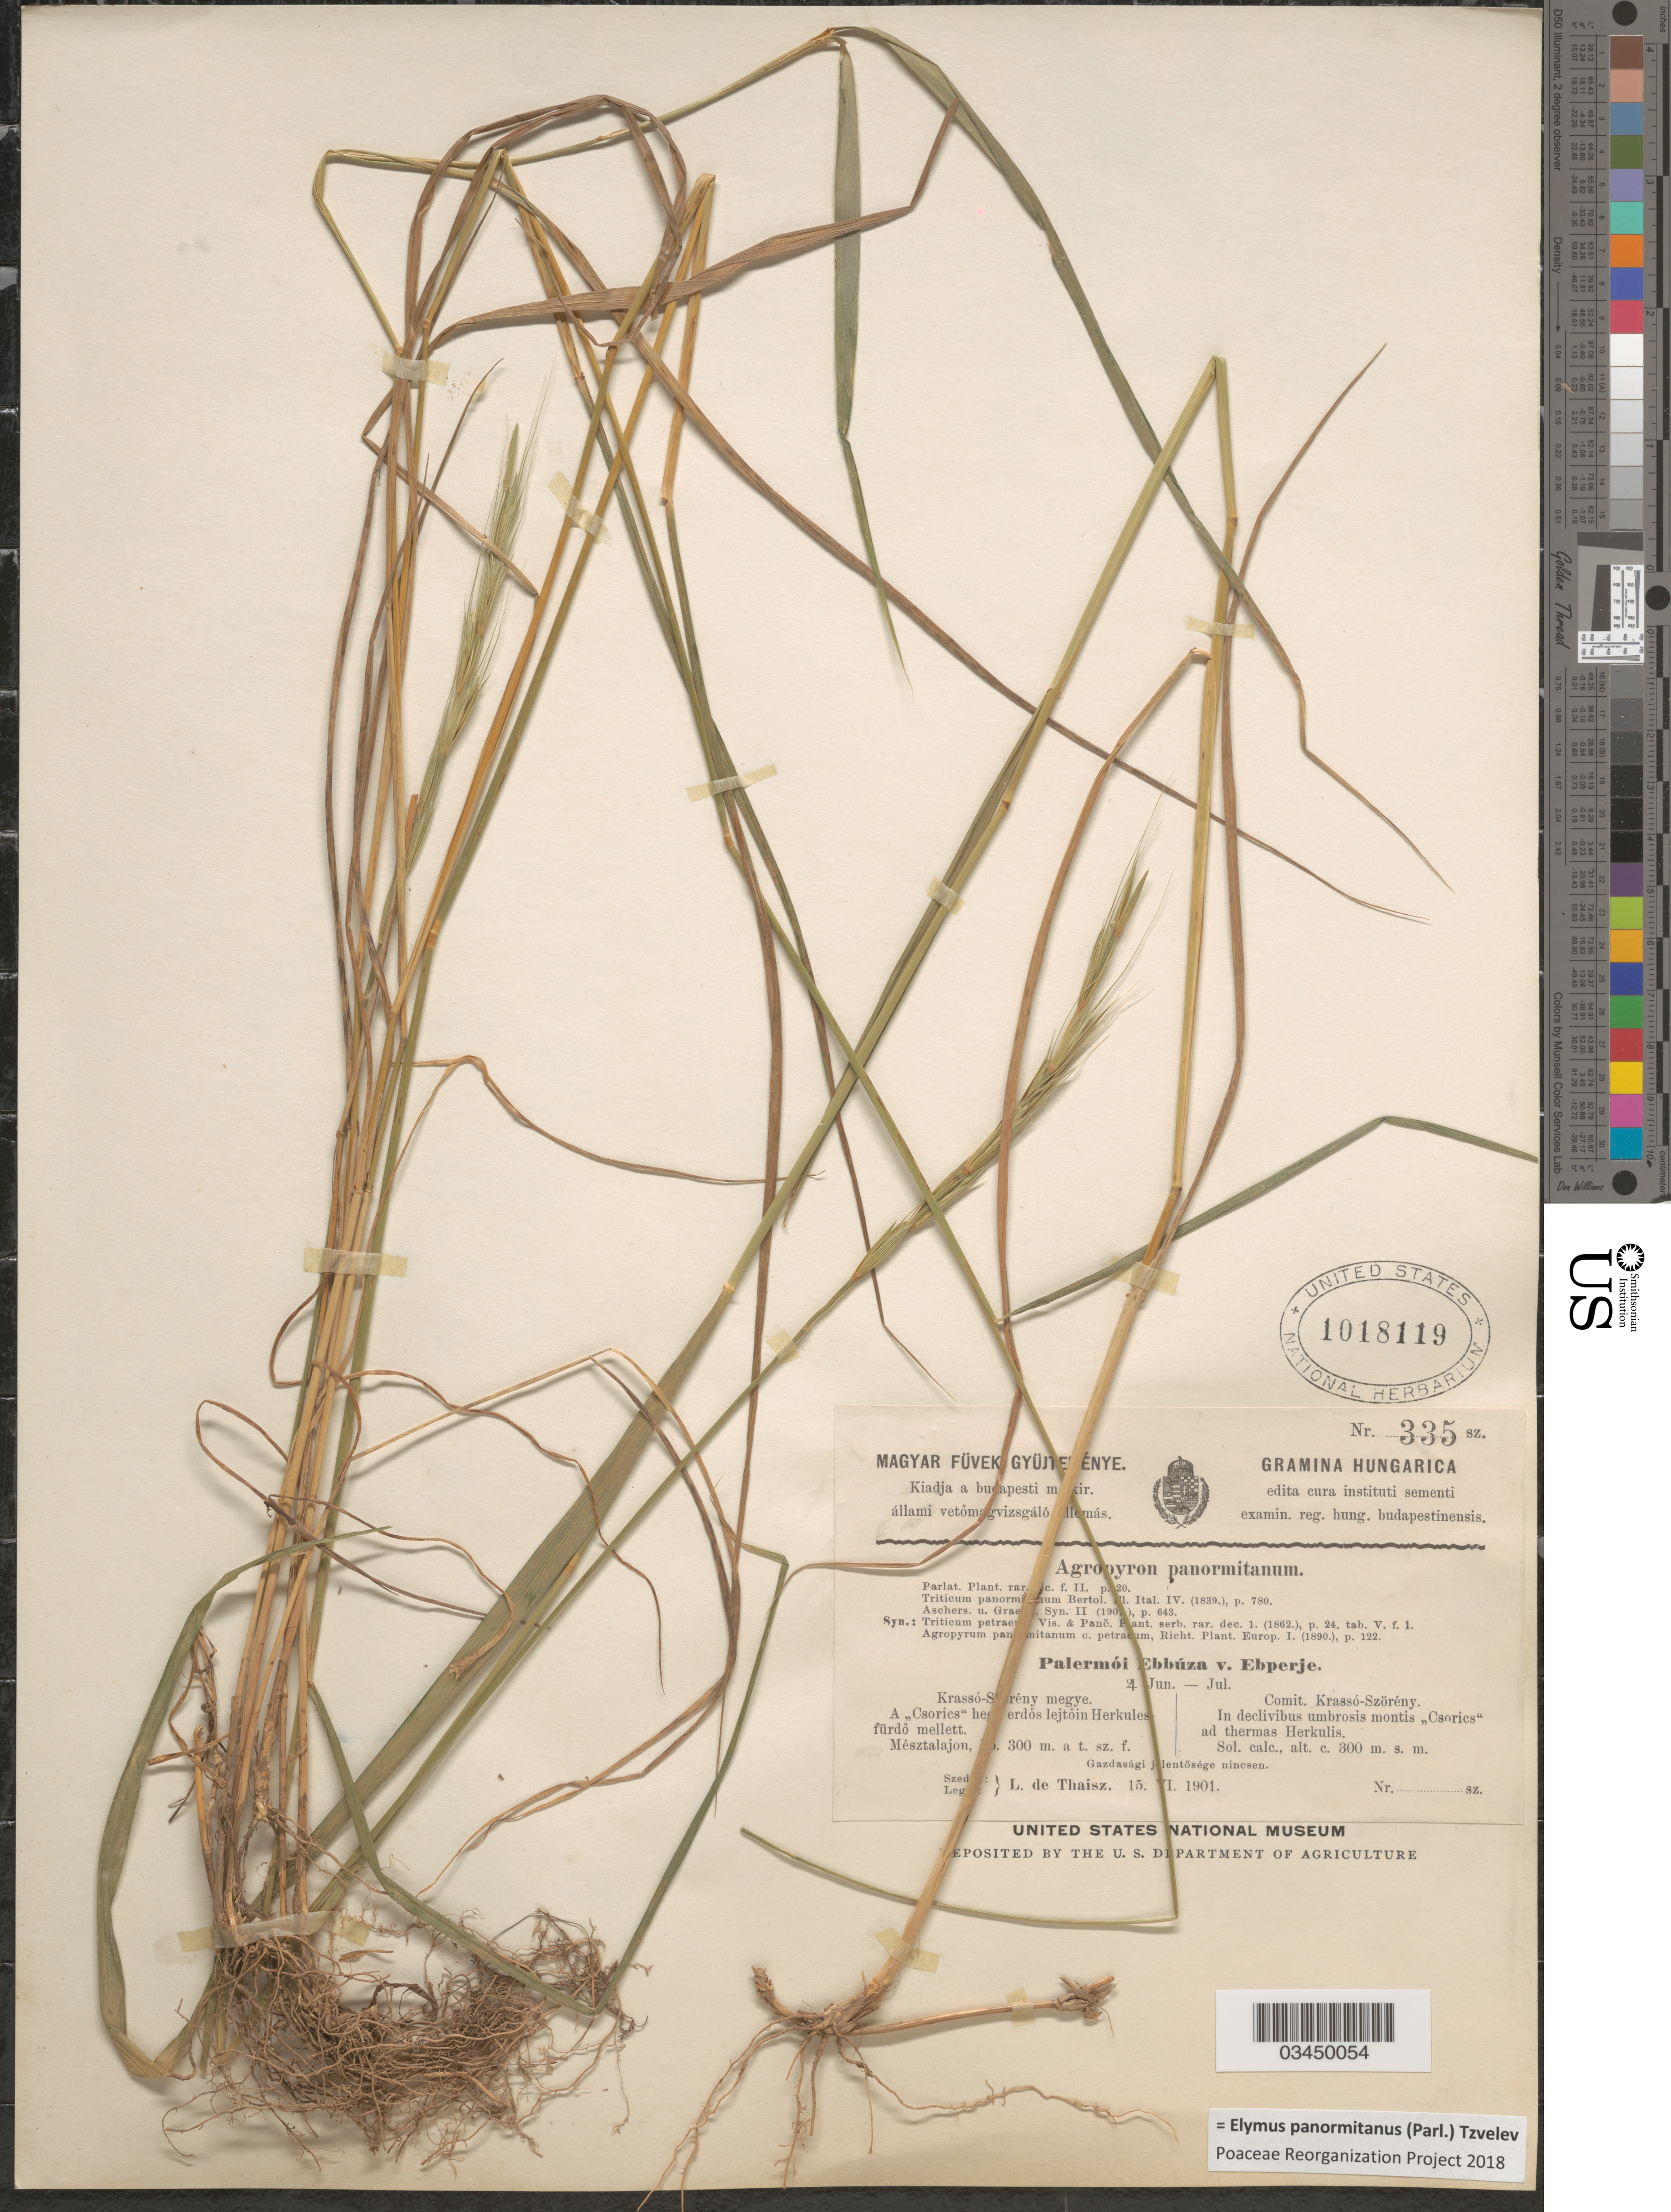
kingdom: Plantae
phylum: Tracheophyta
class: Liliopsida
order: Poales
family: Poaceae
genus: Elymus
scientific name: Elymus panormitanus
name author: (Parl.) Tzvelev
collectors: L. Thaisz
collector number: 335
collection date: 1901-06-15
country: Hungary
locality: Comit. Krassó-Szörény. In declivibus umbrosis montis "Csorics" ad thermas Herkulis.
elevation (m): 300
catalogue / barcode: US 1018119